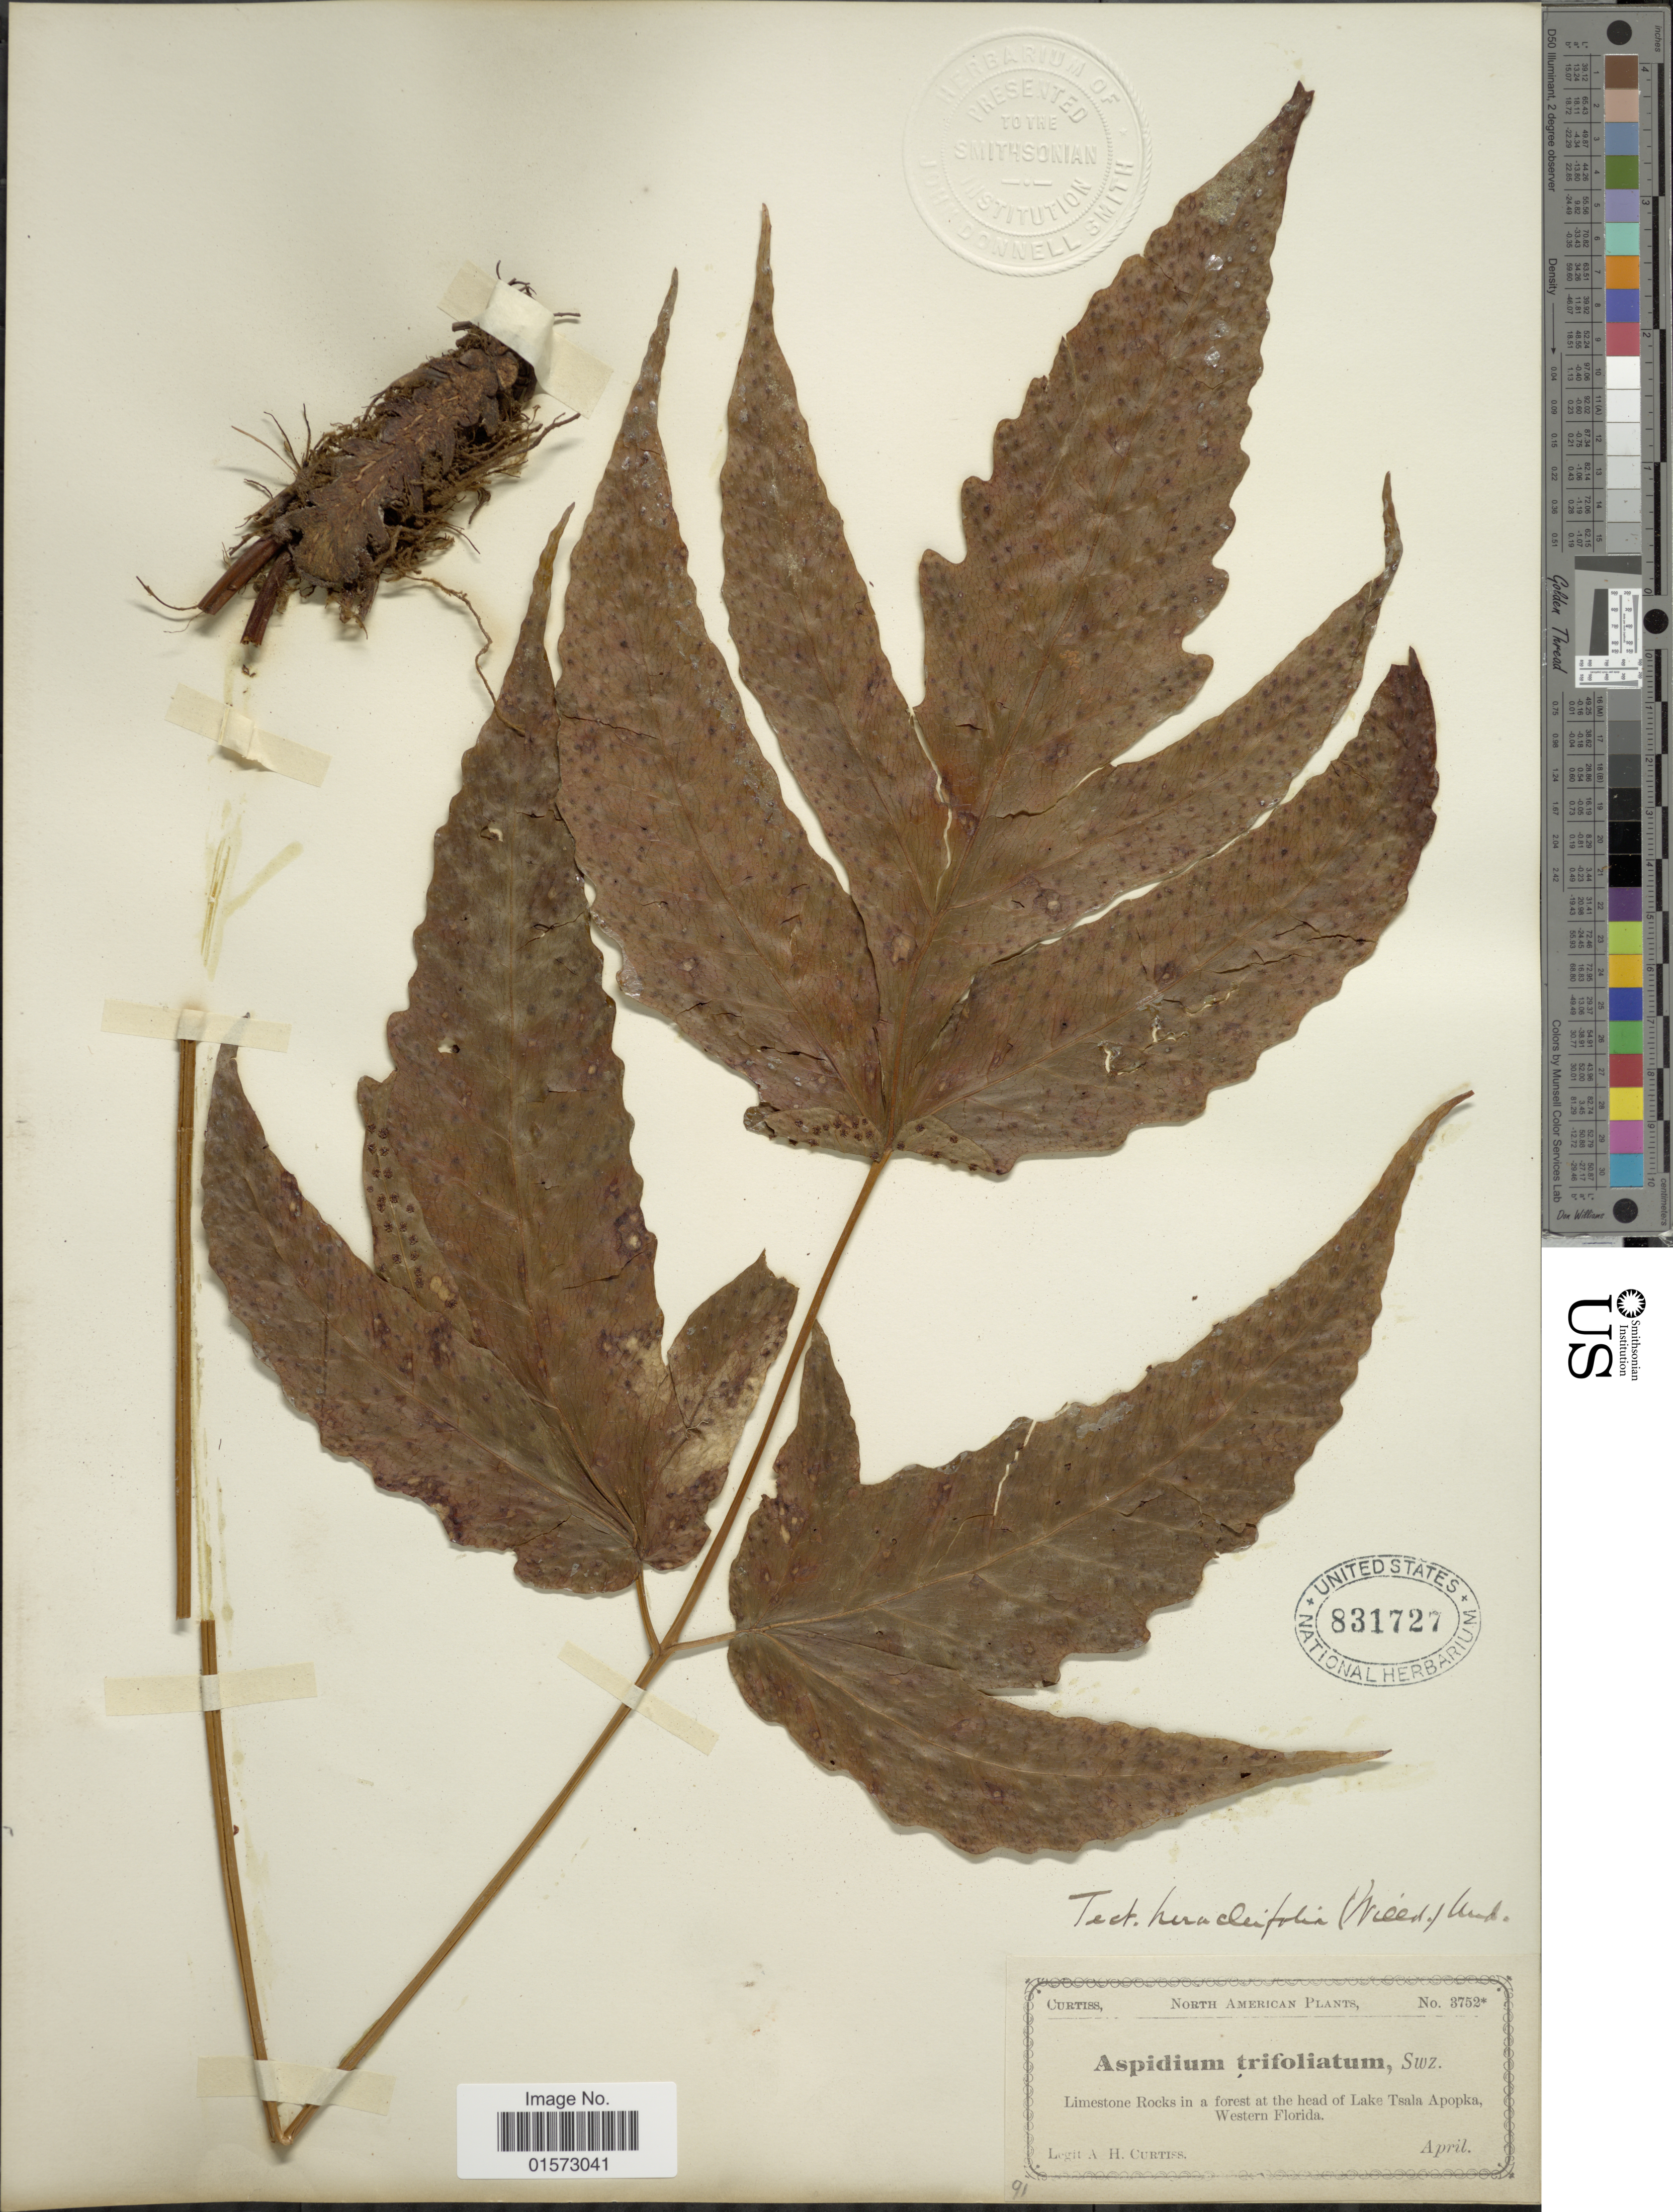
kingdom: Plantae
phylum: Tracheophyta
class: Polypodiopsida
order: Polypodiales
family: Tectariaceae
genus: Tectaria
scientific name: Tectaria heracleifolia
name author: (Willd.) Underw.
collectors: A. H. Curtiss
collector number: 3752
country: United States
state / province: Florida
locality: Limestone Rocks in a forest at the head of Lake Tsala Apopka, Western Florida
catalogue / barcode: US 831727